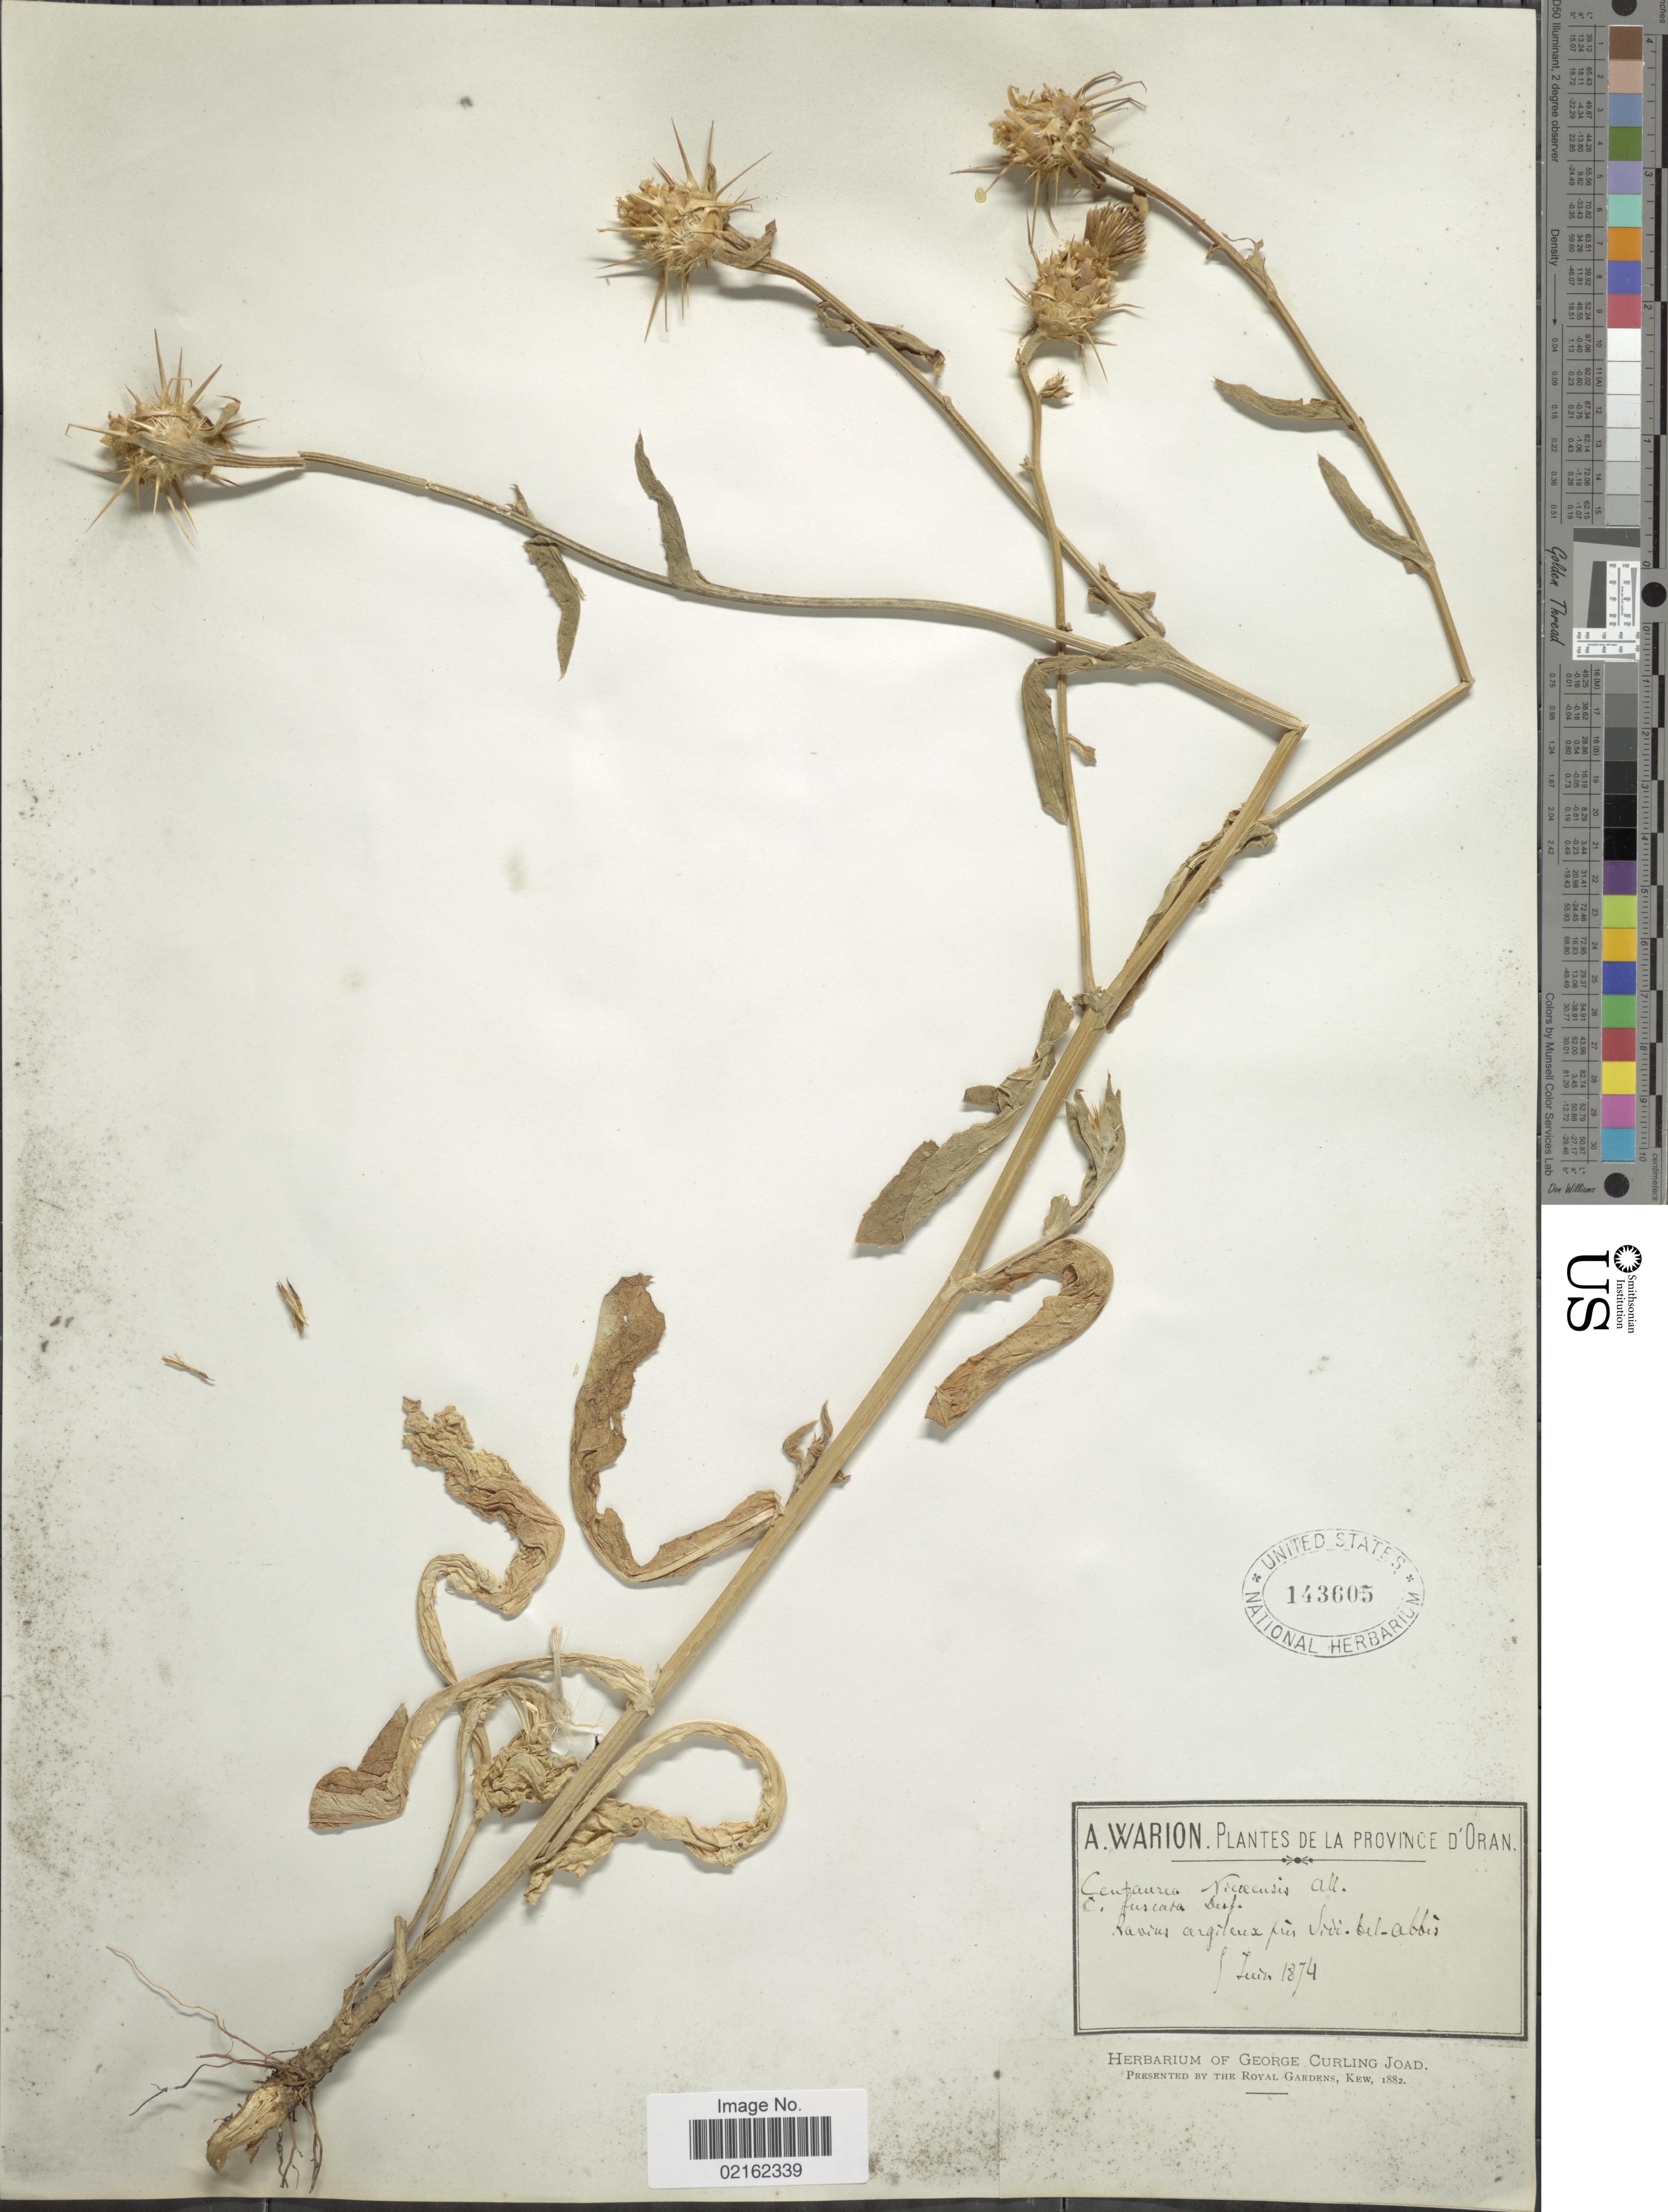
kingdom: Plantae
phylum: Tracheophyta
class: Magnoliopsida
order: Asterales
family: Asteraceae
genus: Centaurea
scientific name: Centaurea sicula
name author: L.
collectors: A. Warion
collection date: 1874-06-09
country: Algeria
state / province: Oran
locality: Pres Sidi-bel-Abbès.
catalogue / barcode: US 143605